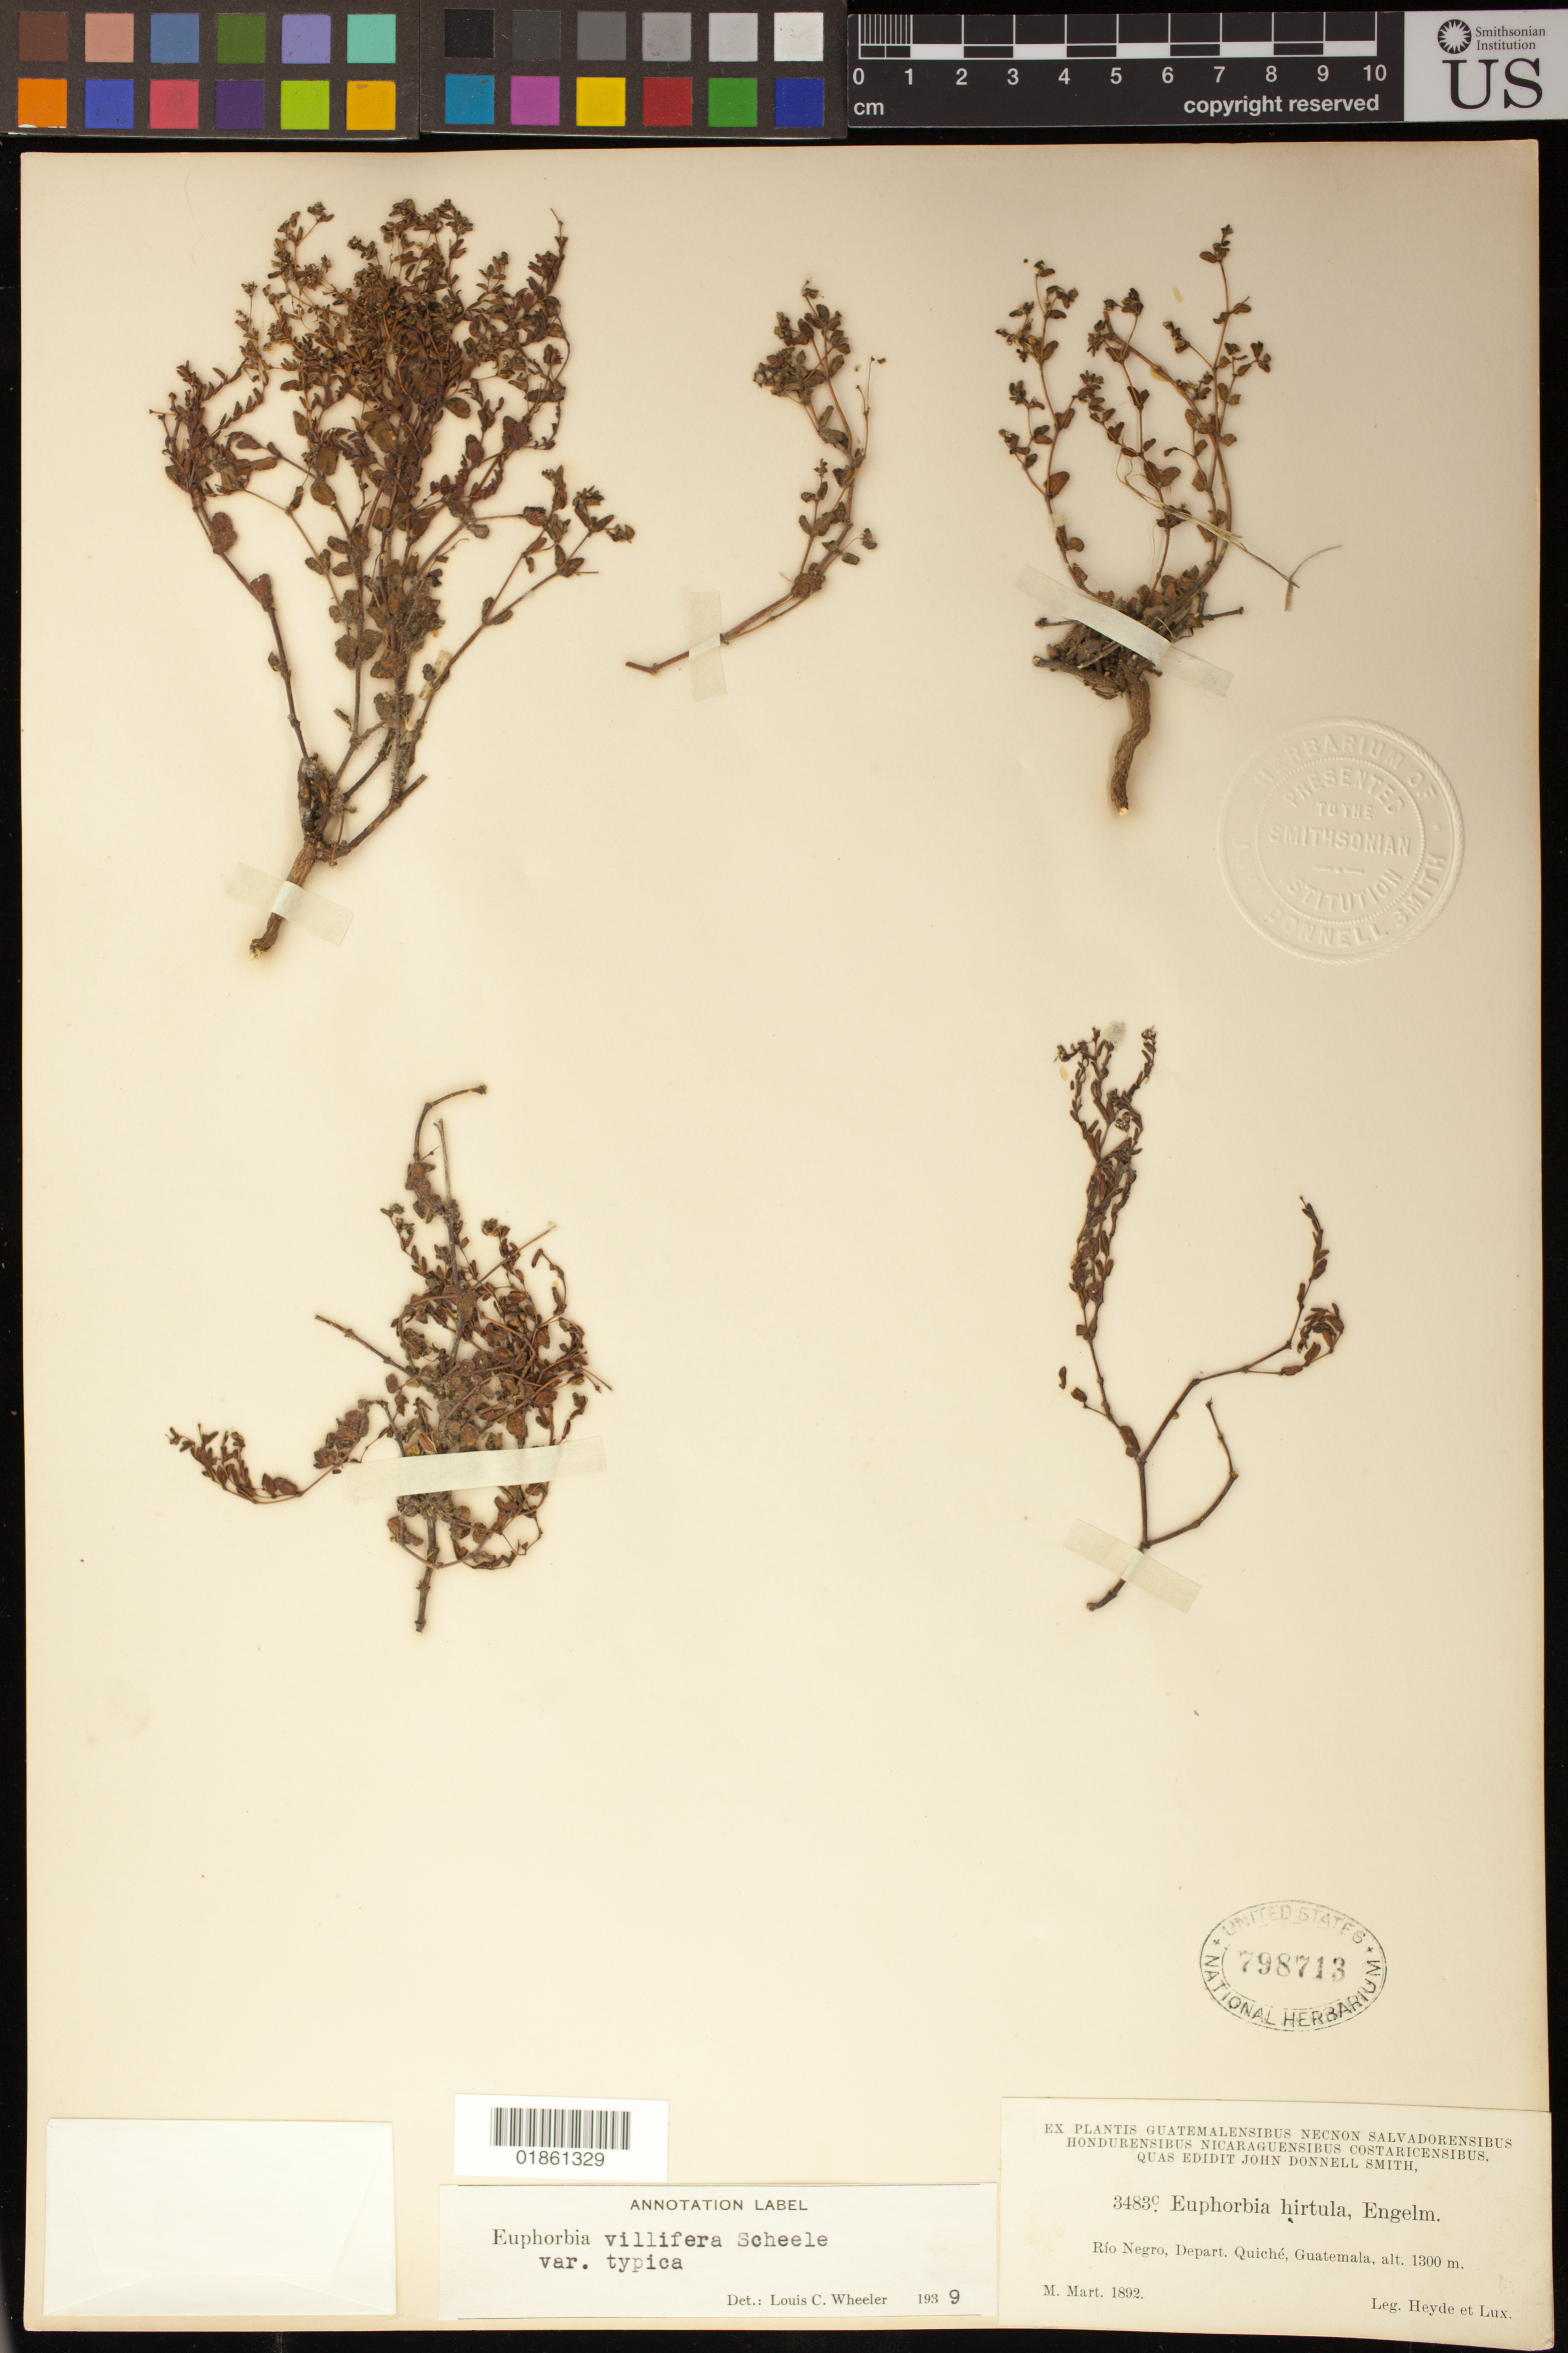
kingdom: Plantae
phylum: Tracheophyta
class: Magnoliopsida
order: Malpighiales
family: Euphorbiaceae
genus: Euphorbia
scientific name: Euphorbia villifera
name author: Scheele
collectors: M. Mart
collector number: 3483C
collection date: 1892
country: Guatemala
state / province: El Quiché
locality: Rio Negro, Depart. Quiche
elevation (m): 1300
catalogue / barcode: US 798713